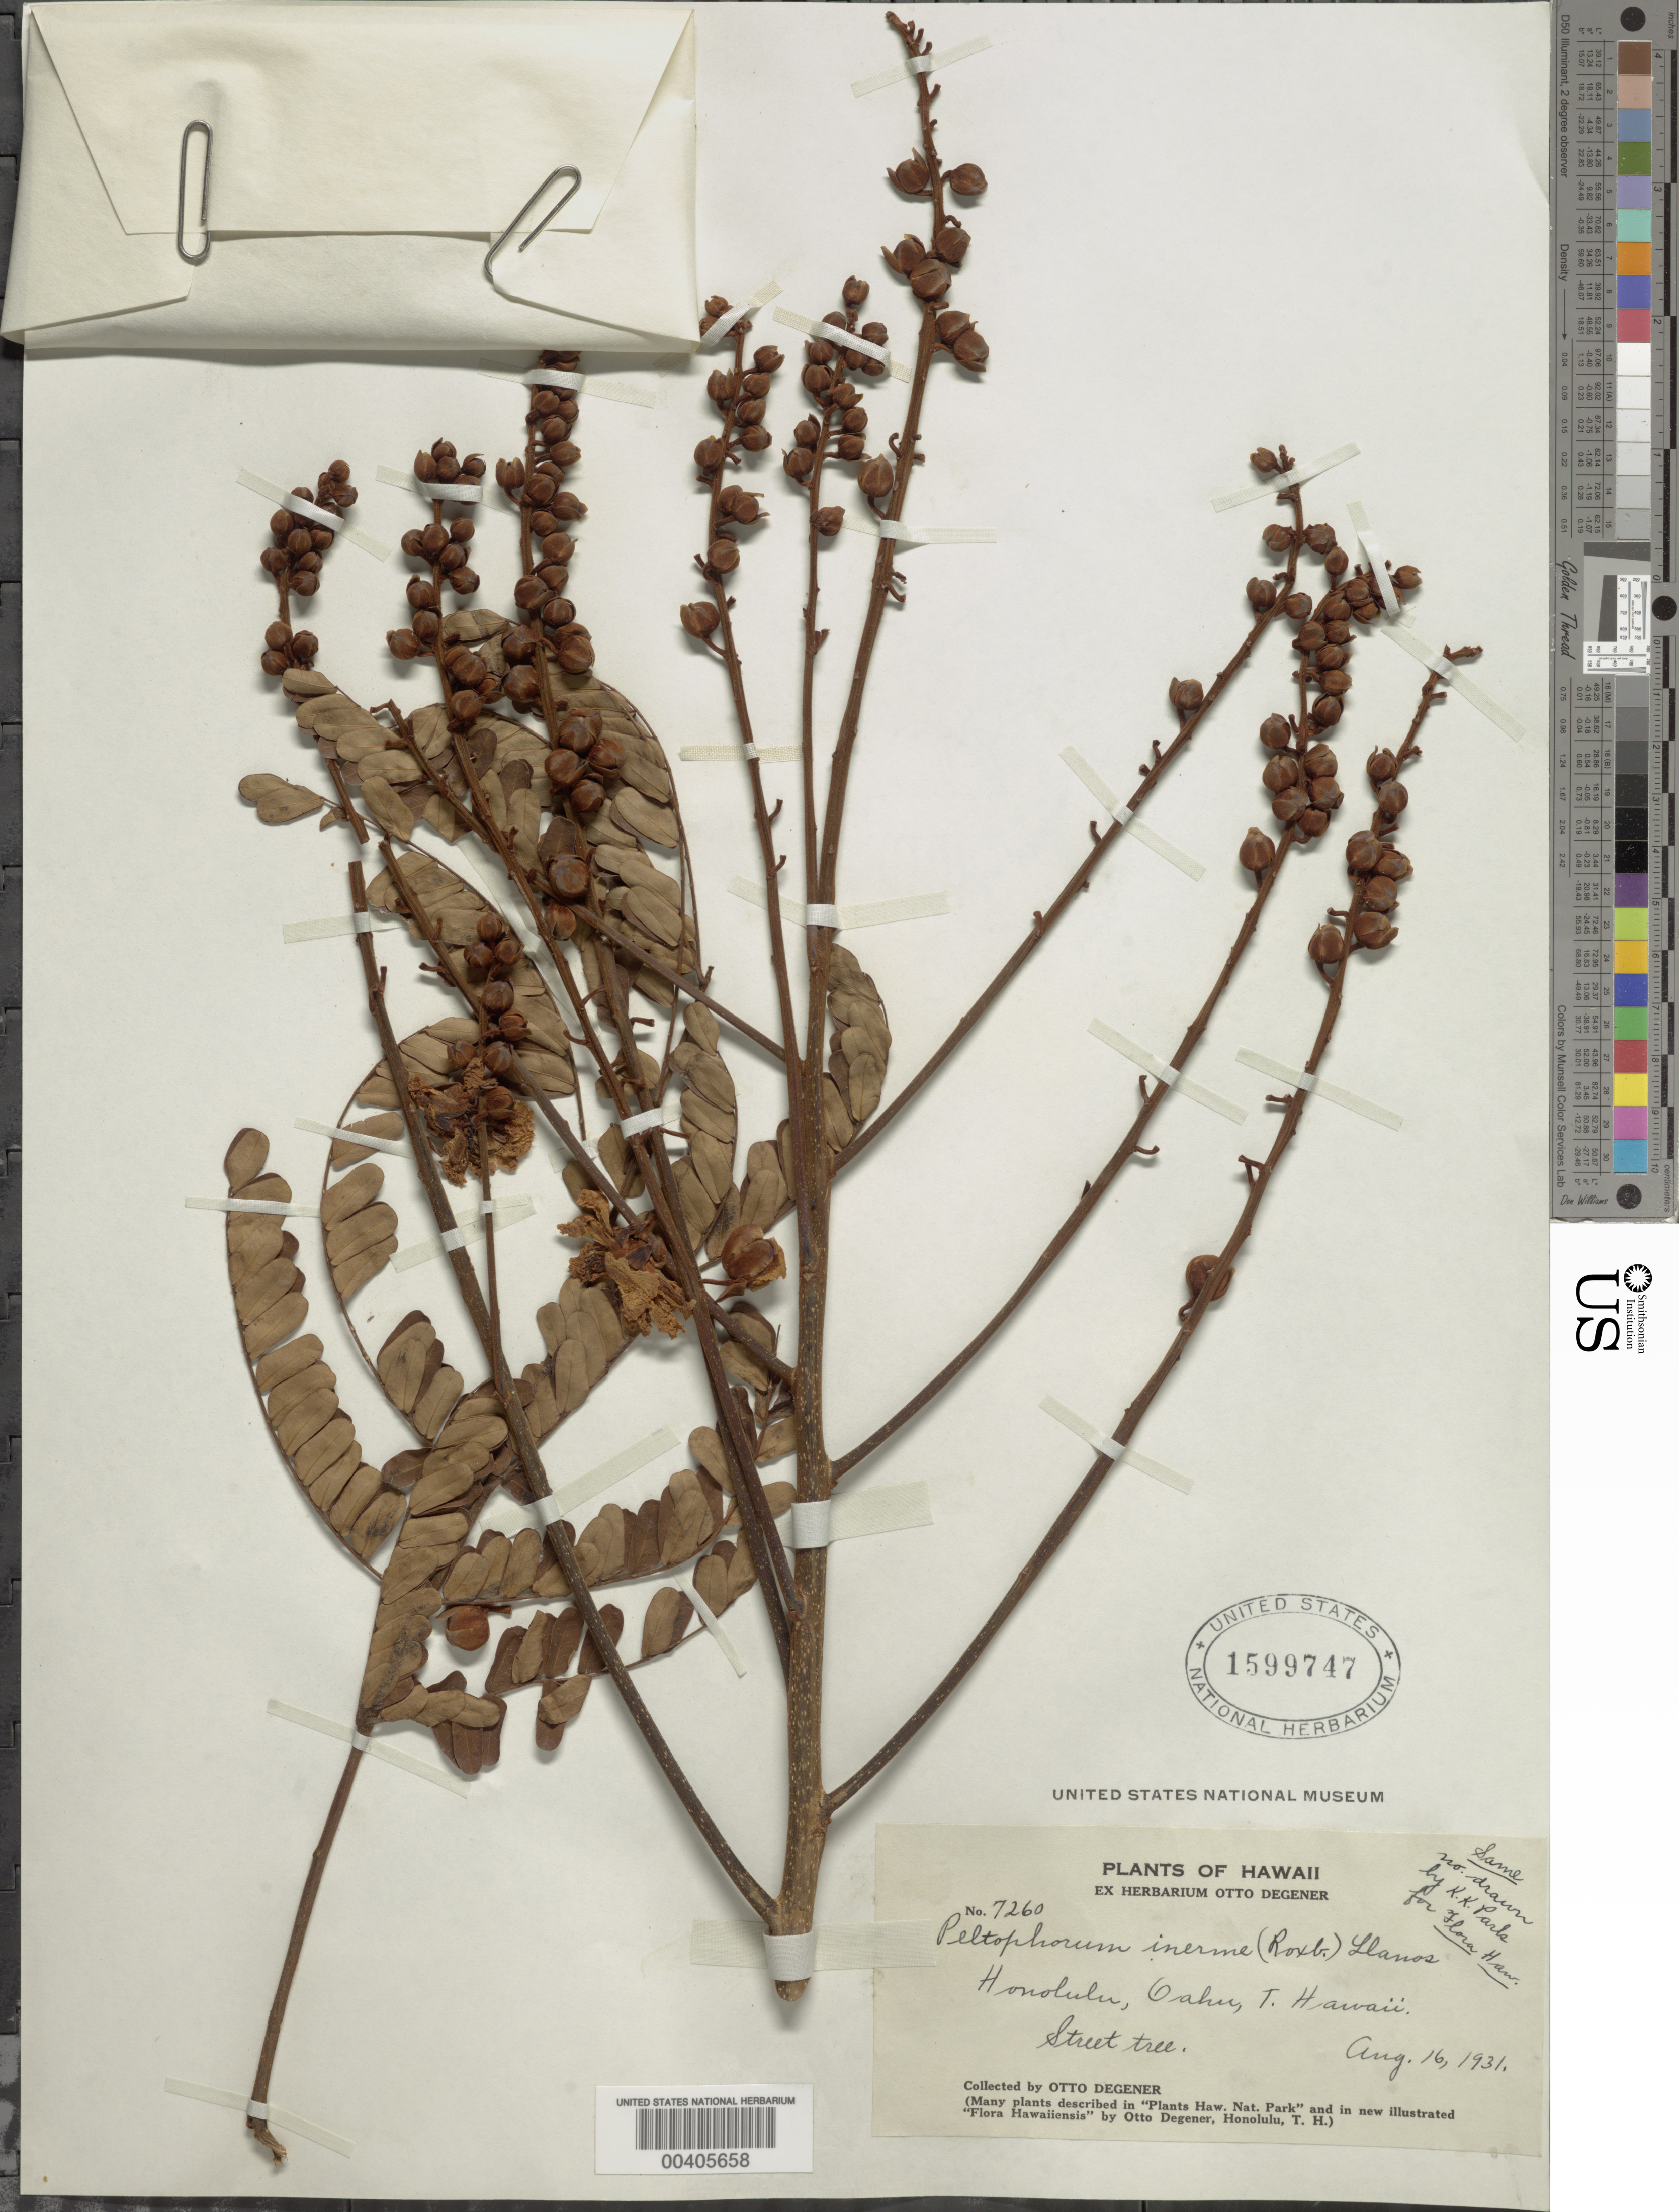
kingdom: Plantae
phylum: Tracheophyta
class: Magnoliopsida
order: Fabales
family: Fabaceae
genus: Peltophorum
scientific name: Peltophorum pterocarpum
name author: (DC.) Backer ex K. Heyne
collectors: O. Degener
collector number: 7260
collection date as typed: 16 Aug 1931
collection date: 1931-08-16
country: United States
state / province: Hawaii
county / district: Honolulu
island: Oahu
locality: Honolulu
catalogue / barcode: US 1599747